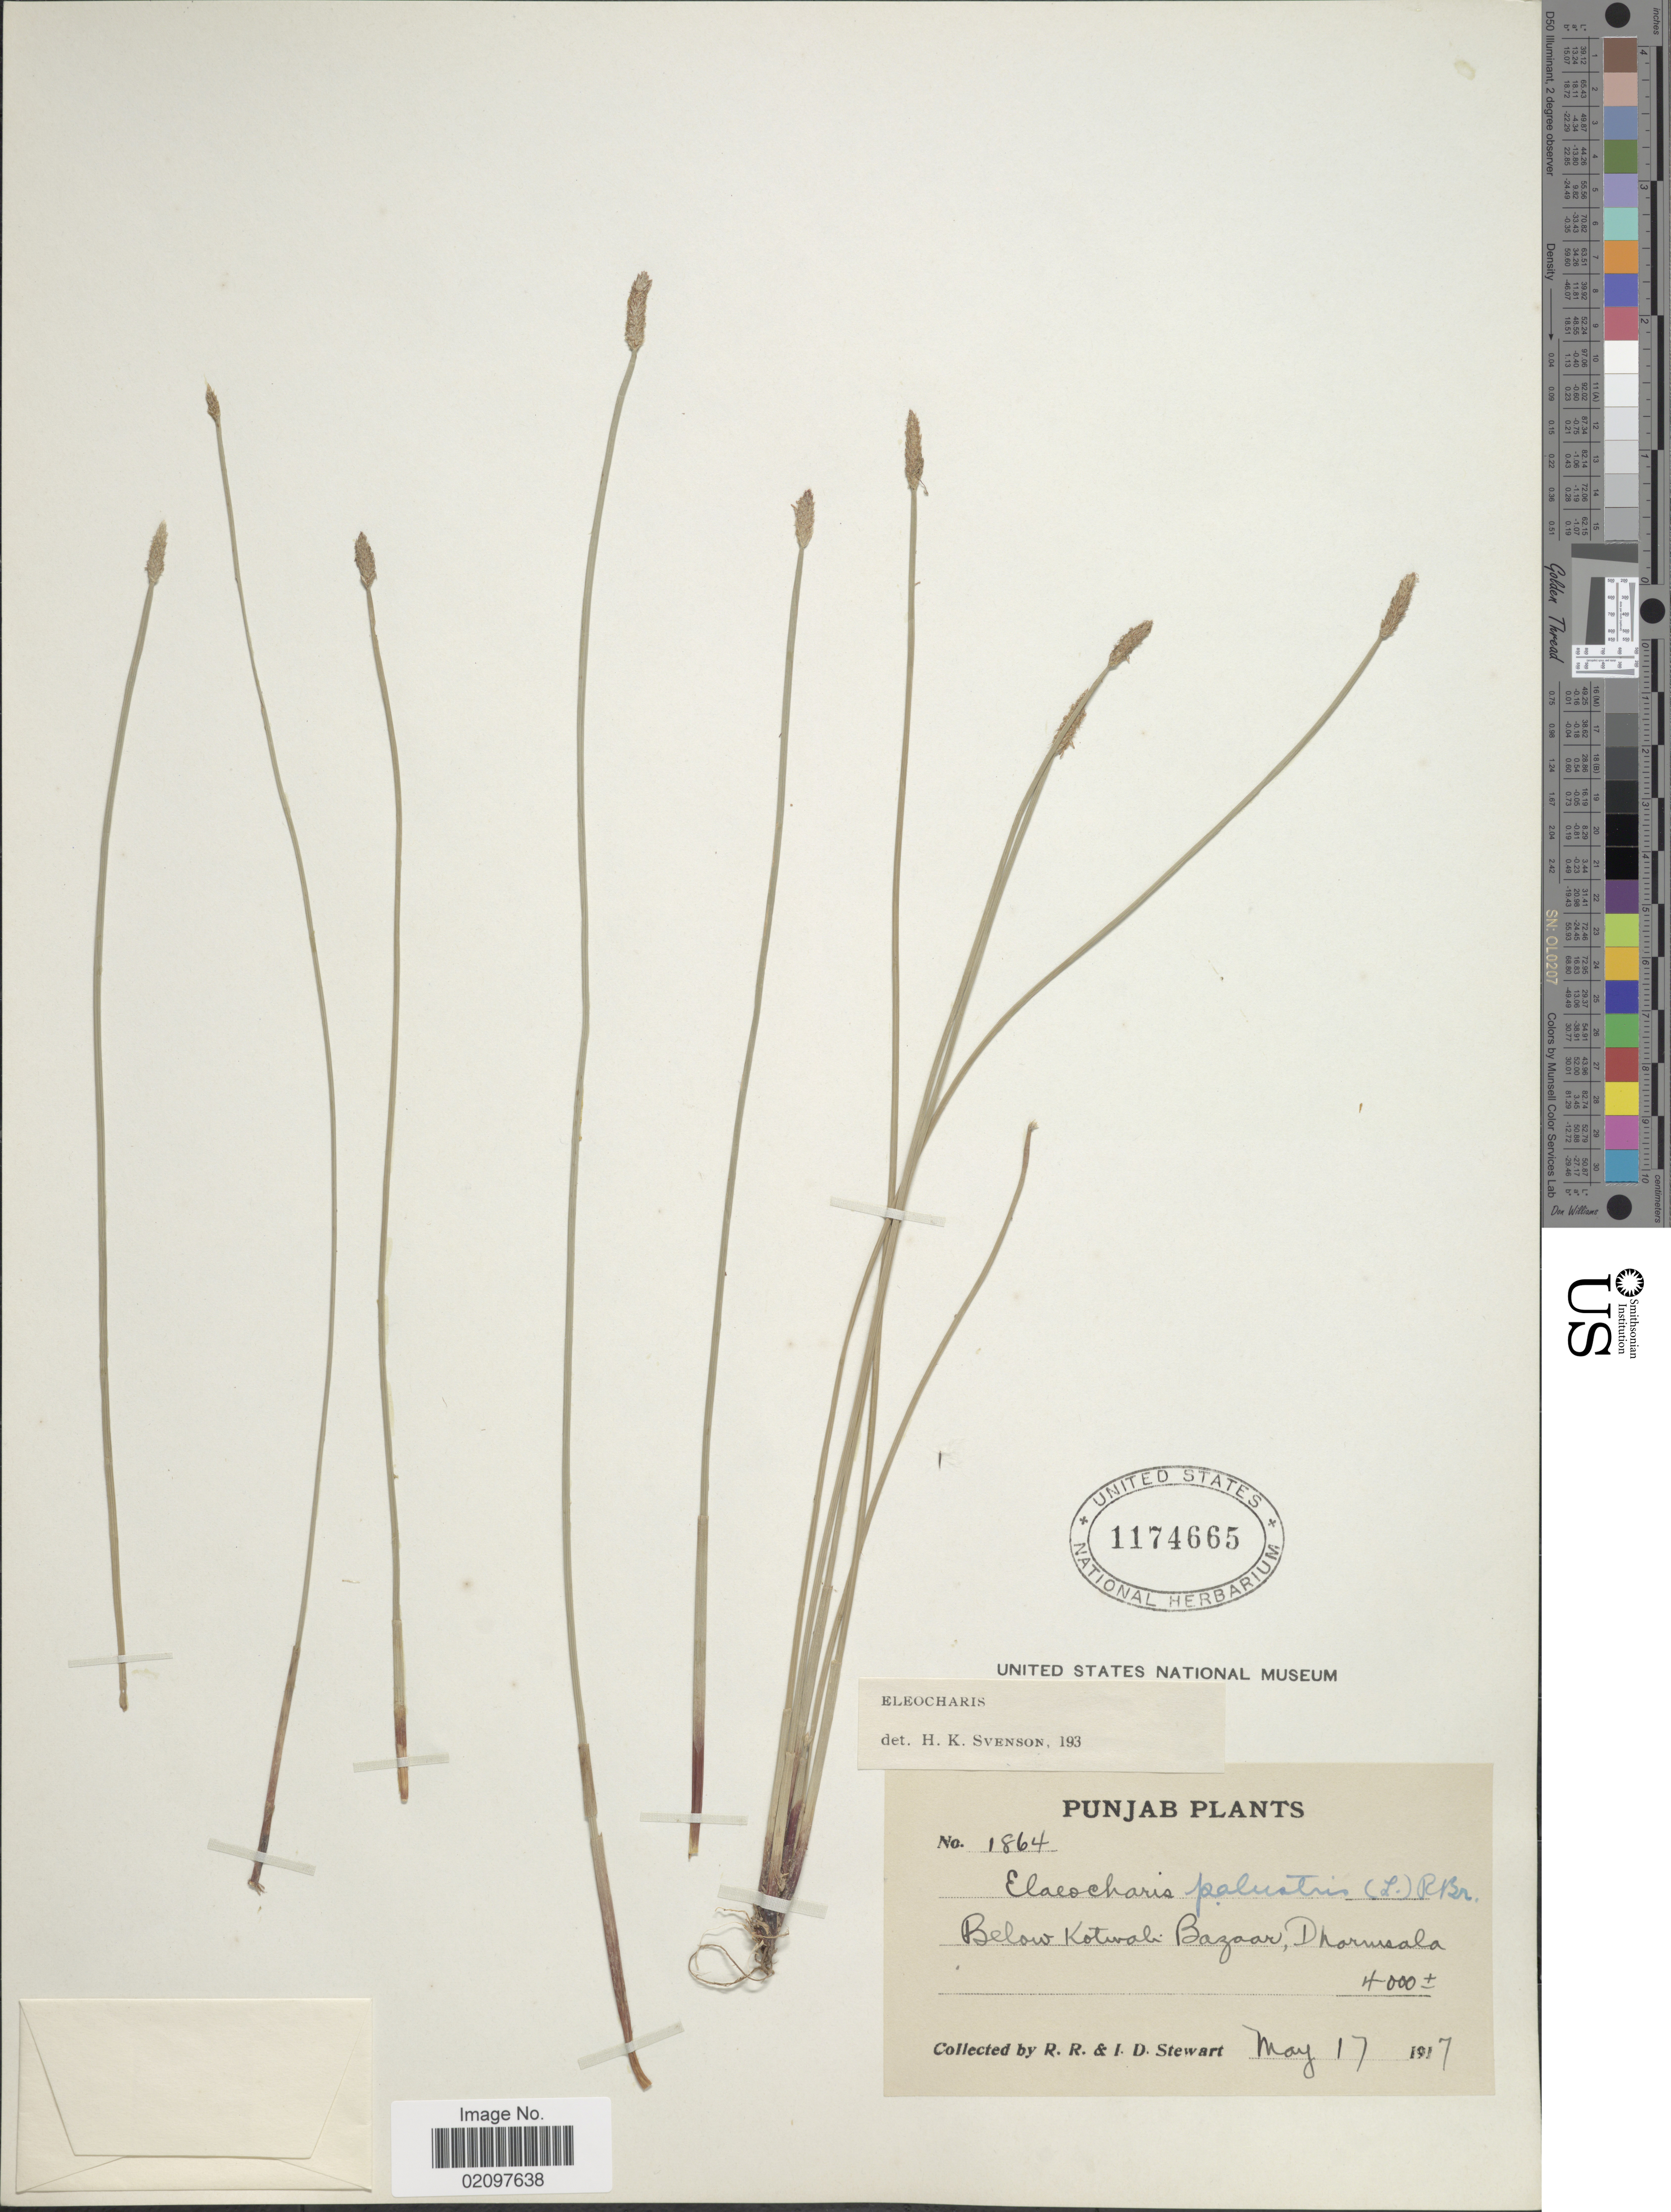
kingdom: Plantae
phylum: Tracheophyta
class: Liliopsida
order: Poales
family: Cyperaceae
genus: Eleocharis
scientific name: Eleocharis palustris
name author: (L.) Roem. & Schult.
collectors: R. R. Stewart & I. Stewart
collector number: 1864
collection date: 1917-05-17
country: India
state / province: Himachal Pradesh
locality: Below Kotwali Bazaar, Dharmsala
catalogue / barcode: US 1174665